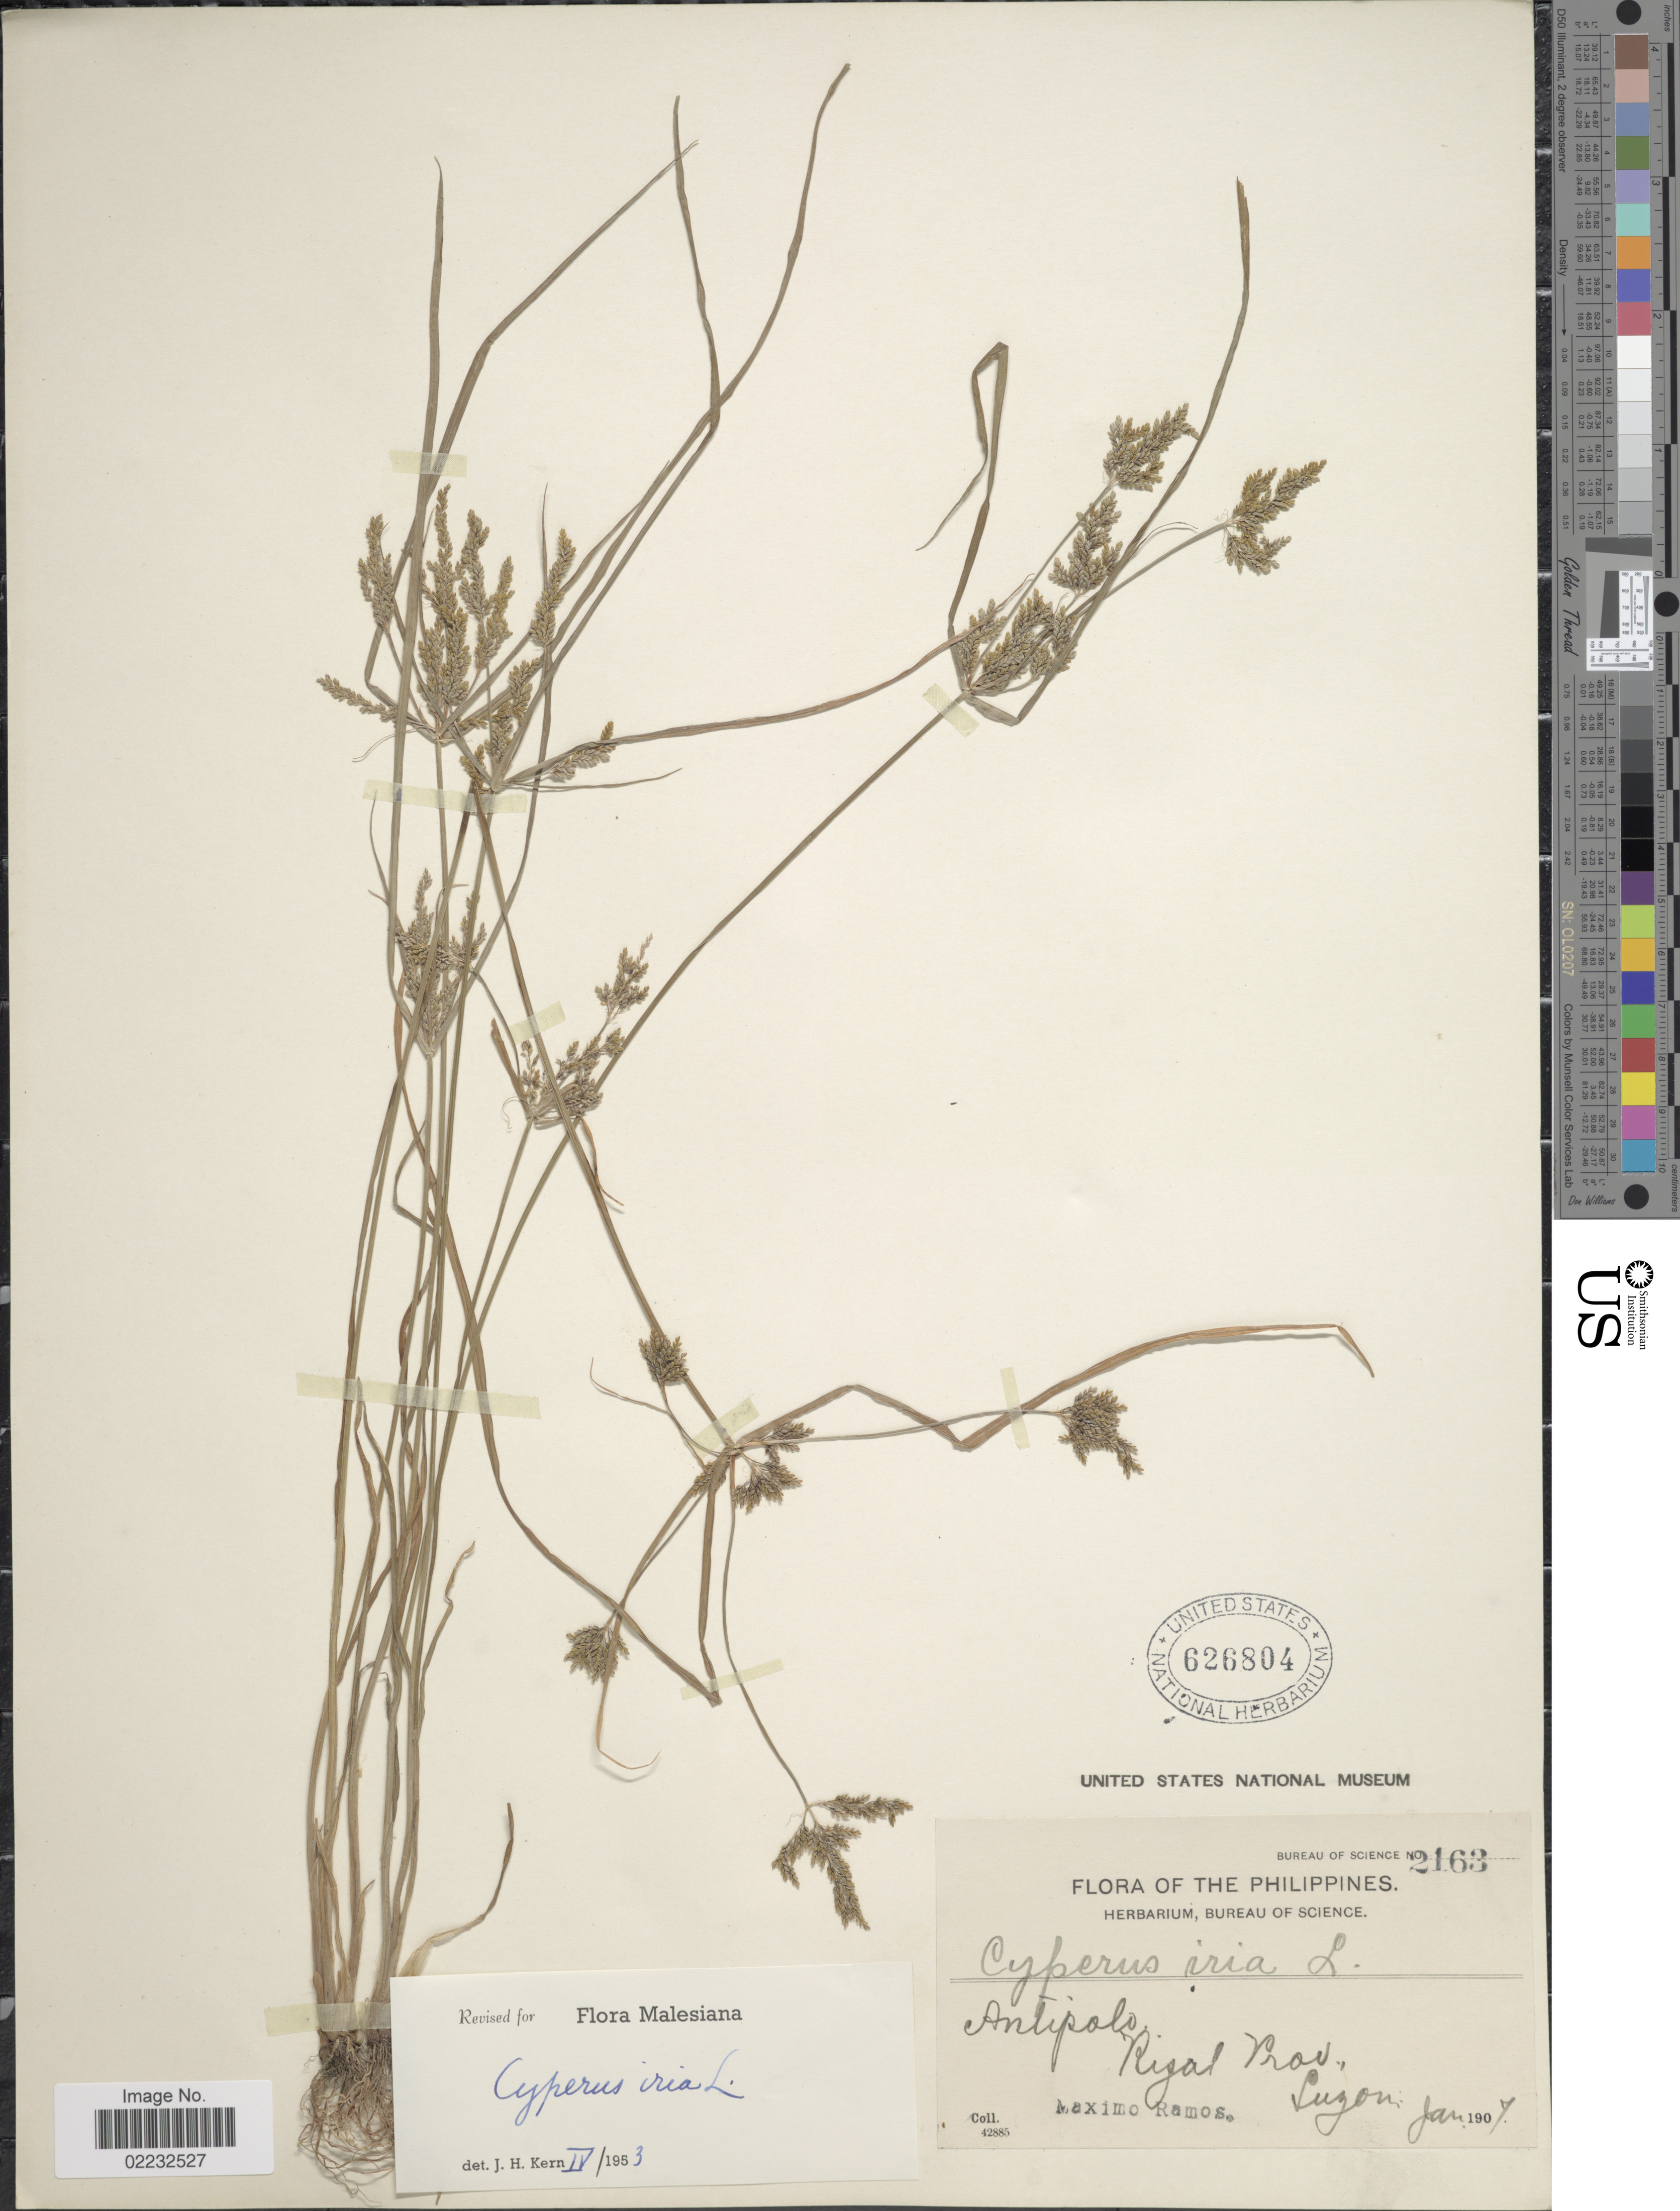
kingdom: Plantae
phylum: Tracheophyta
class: Liliopsida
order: Poales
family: Cyperaceae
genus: Cyperus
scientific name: Cyperus iria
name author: L.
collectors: M. Ramos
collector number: Bureau of Science 2163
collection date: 1907-01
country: Philippines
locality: Antipolo, Rizal Prov., Luzon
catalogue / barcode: US 626804